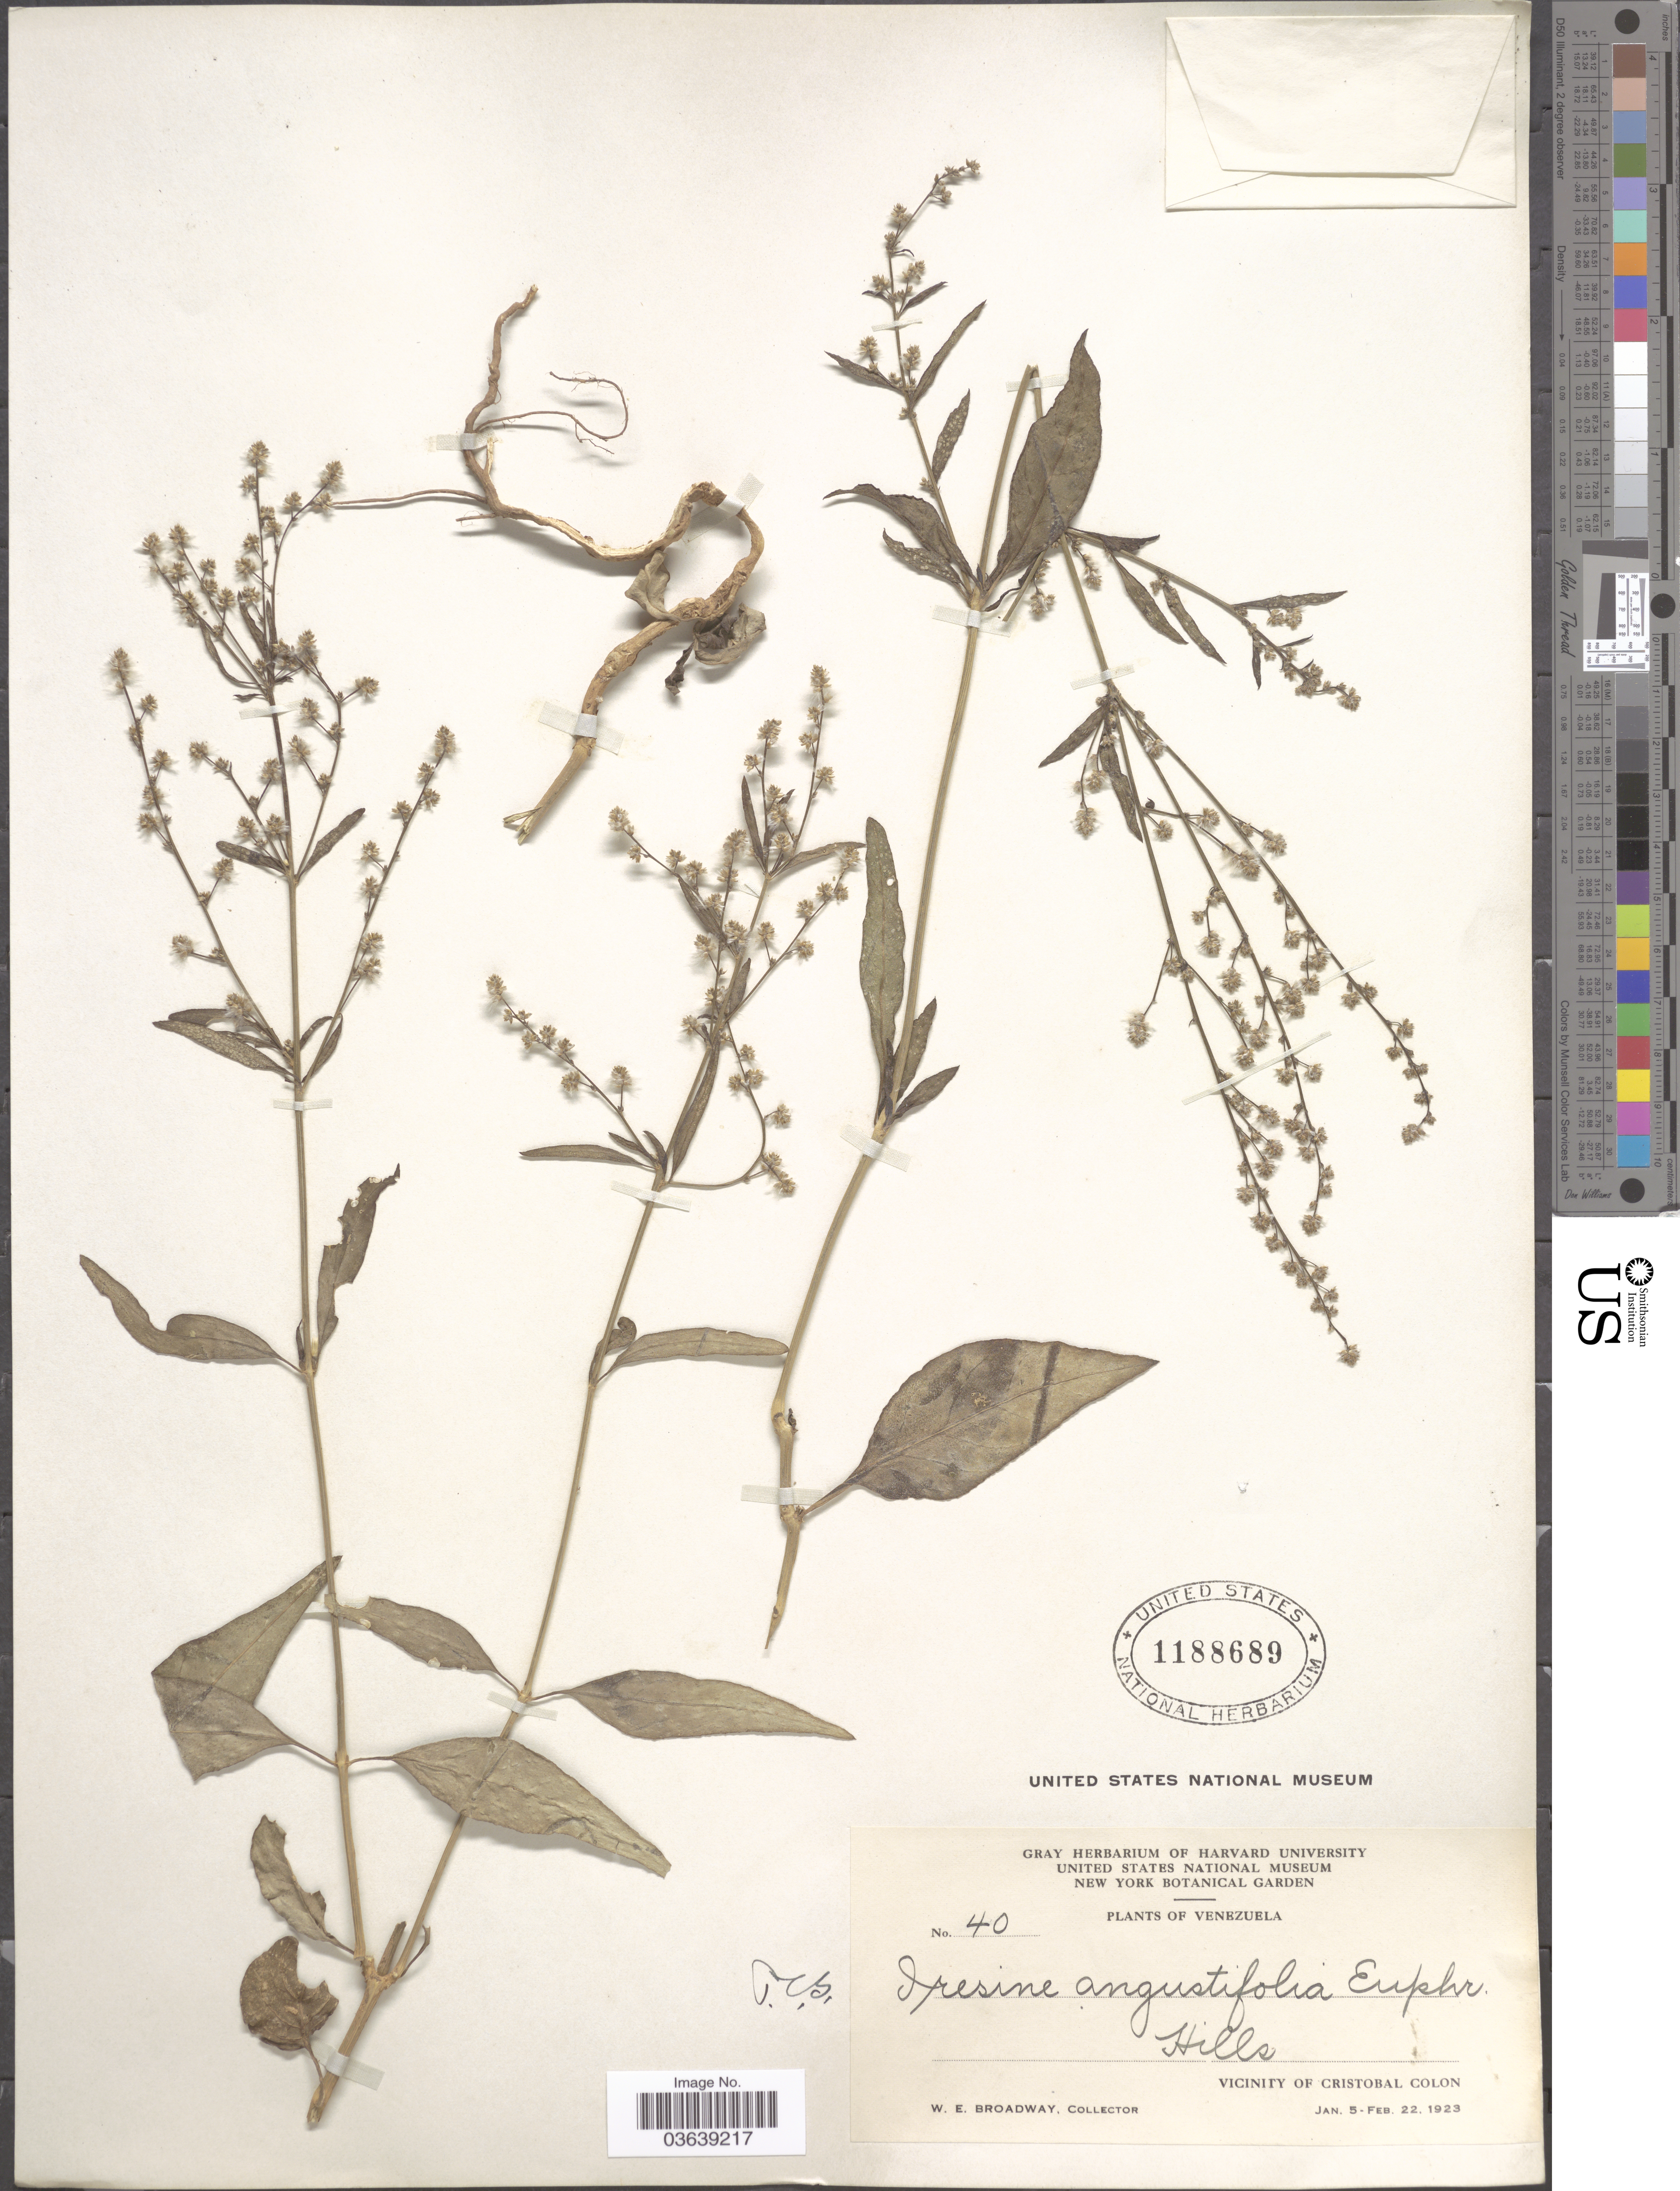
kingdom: Plantae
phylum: Tracheophyta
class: Magnoliopsida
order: Caryophyllales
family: Amaranthaceae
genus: Iresine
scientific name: Iresine angustifolia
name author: Euphrasén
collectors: W. E. Broadway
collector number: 40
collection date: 1923-01-05/1923-02-22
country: Venezuela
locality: Hills. Vicinity of Cristobal Colon.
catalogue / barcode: US 1188689